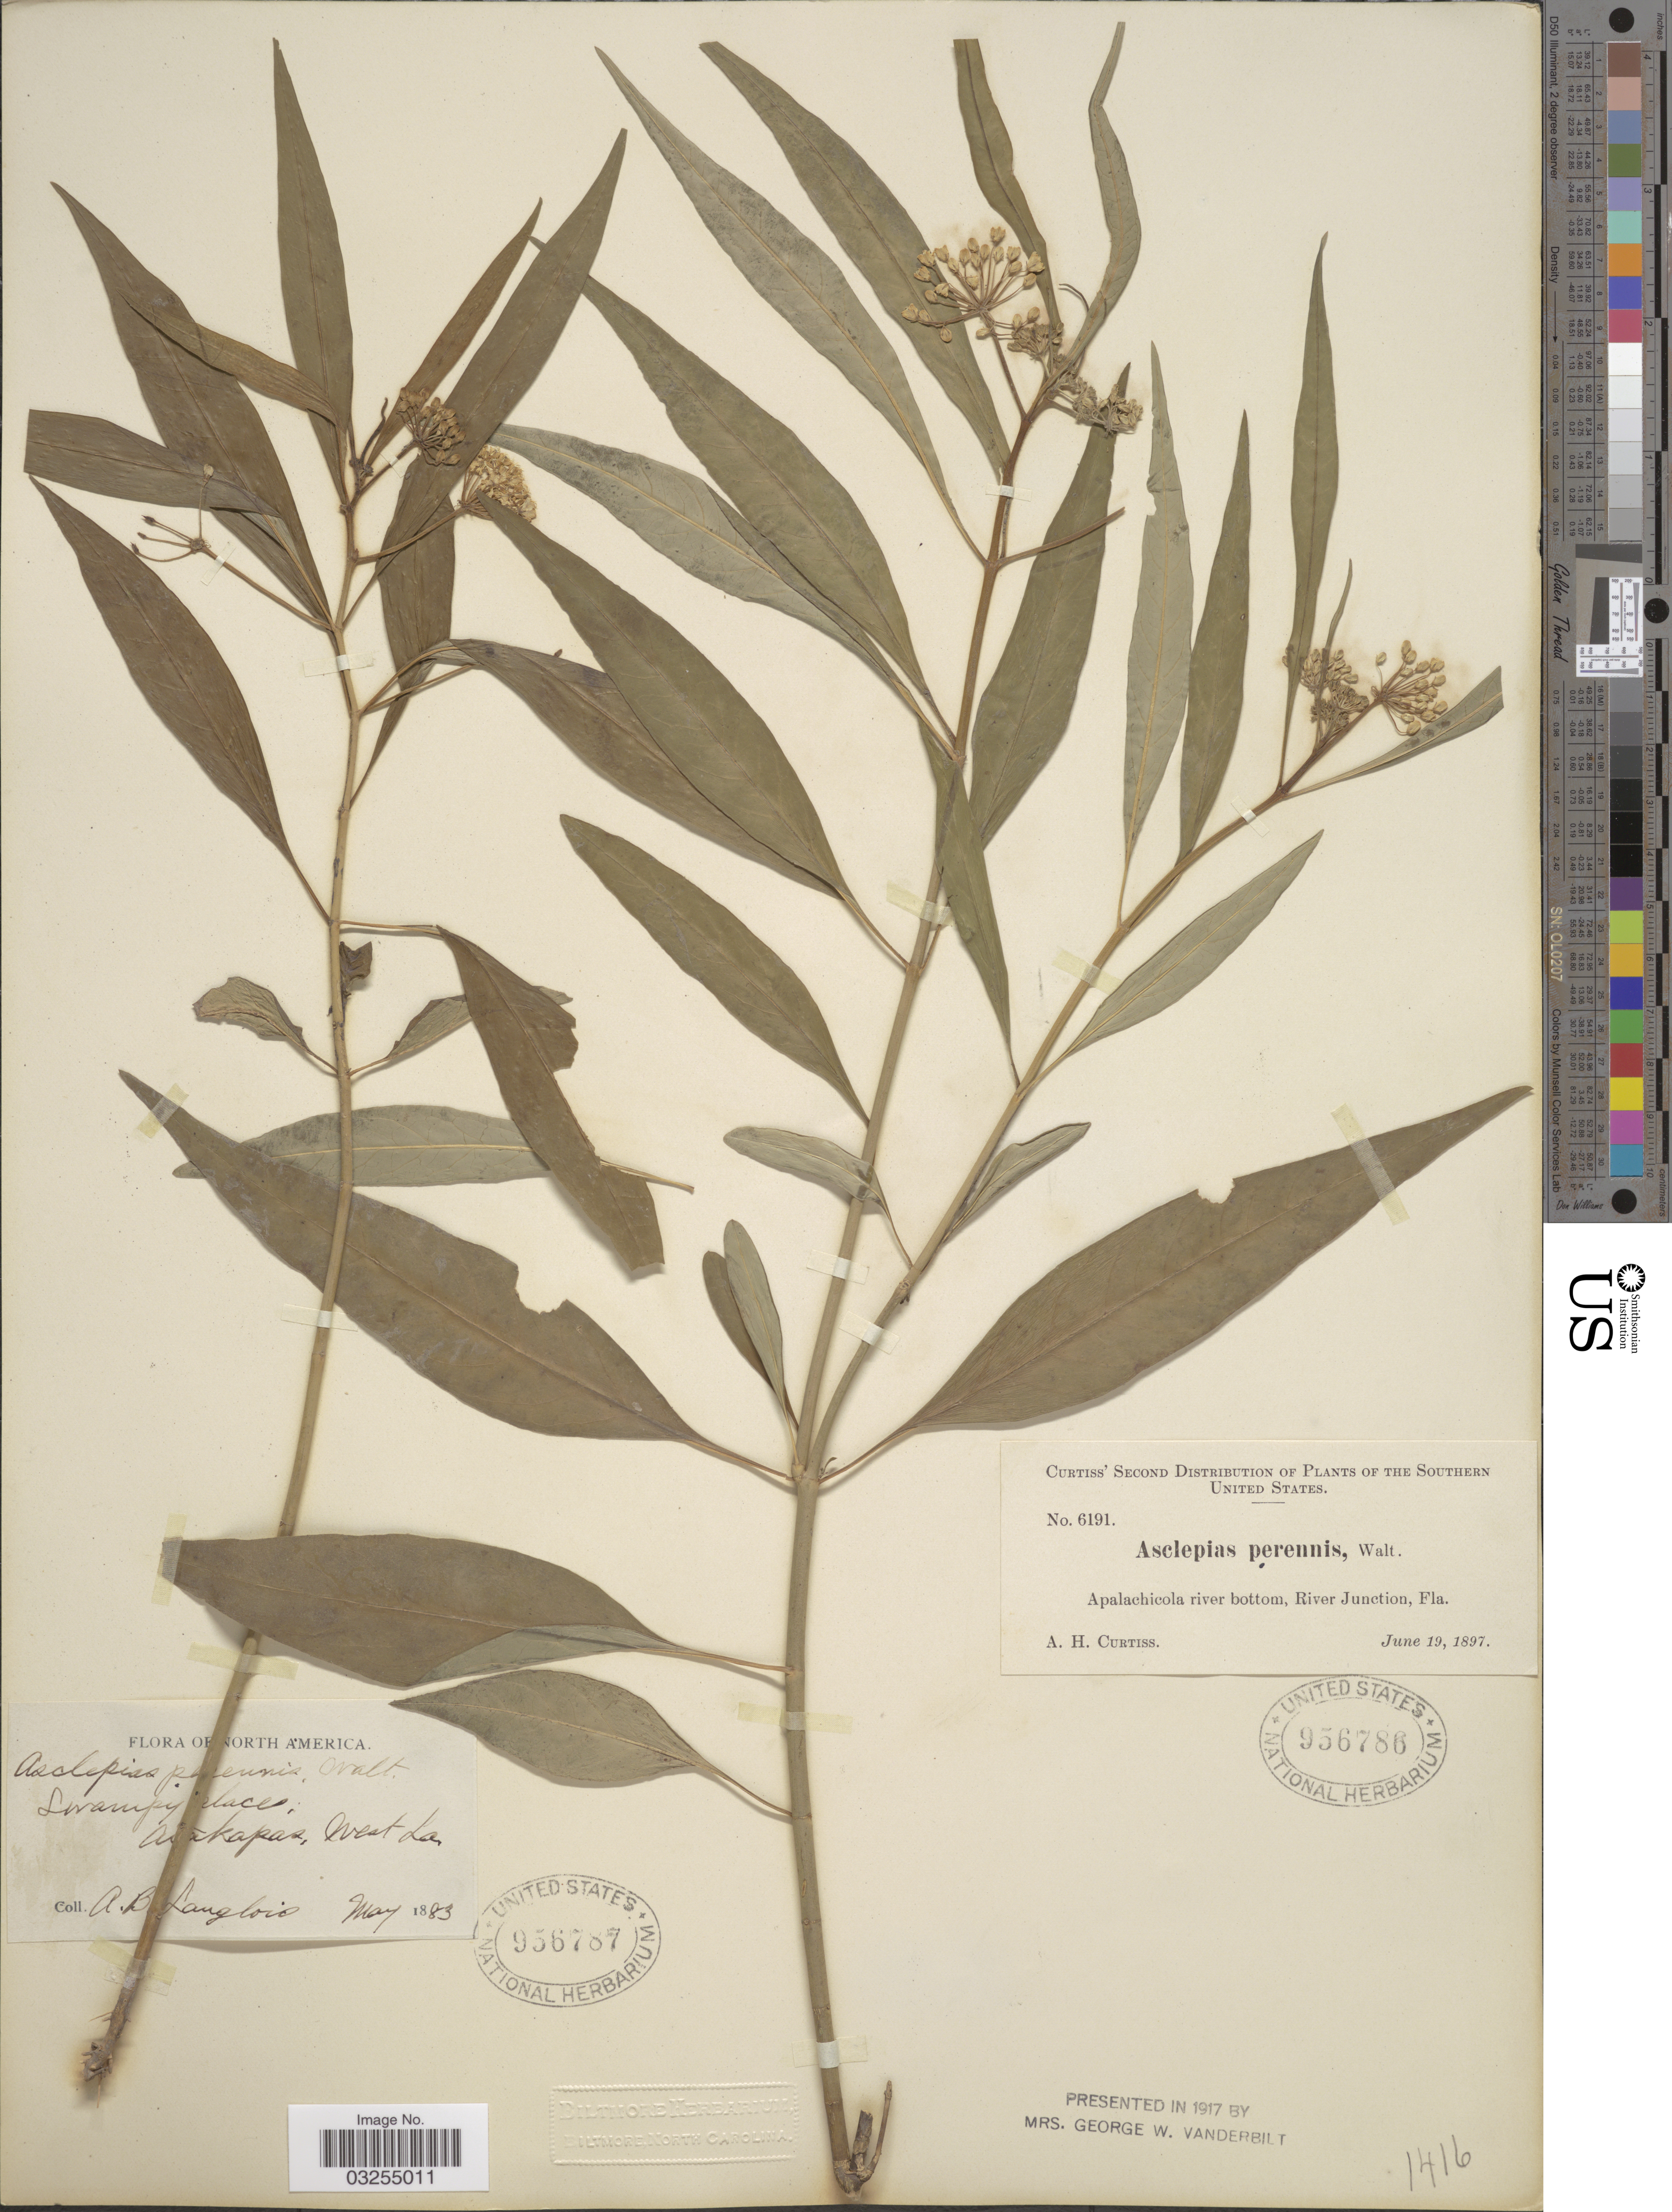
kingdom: Plantae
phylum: Tracheophyta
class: Magnoliopsida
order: Gentianales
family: Apocynaceae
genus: Asclepias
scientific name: Asclepias perennis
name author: Walter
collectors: A. H. Curtiss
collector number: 6191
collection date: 1897-06-19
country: United States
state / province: Florida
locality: The Southern United States. Apalachicola river bottom, River Junction, Fla.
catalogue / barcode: US 956786